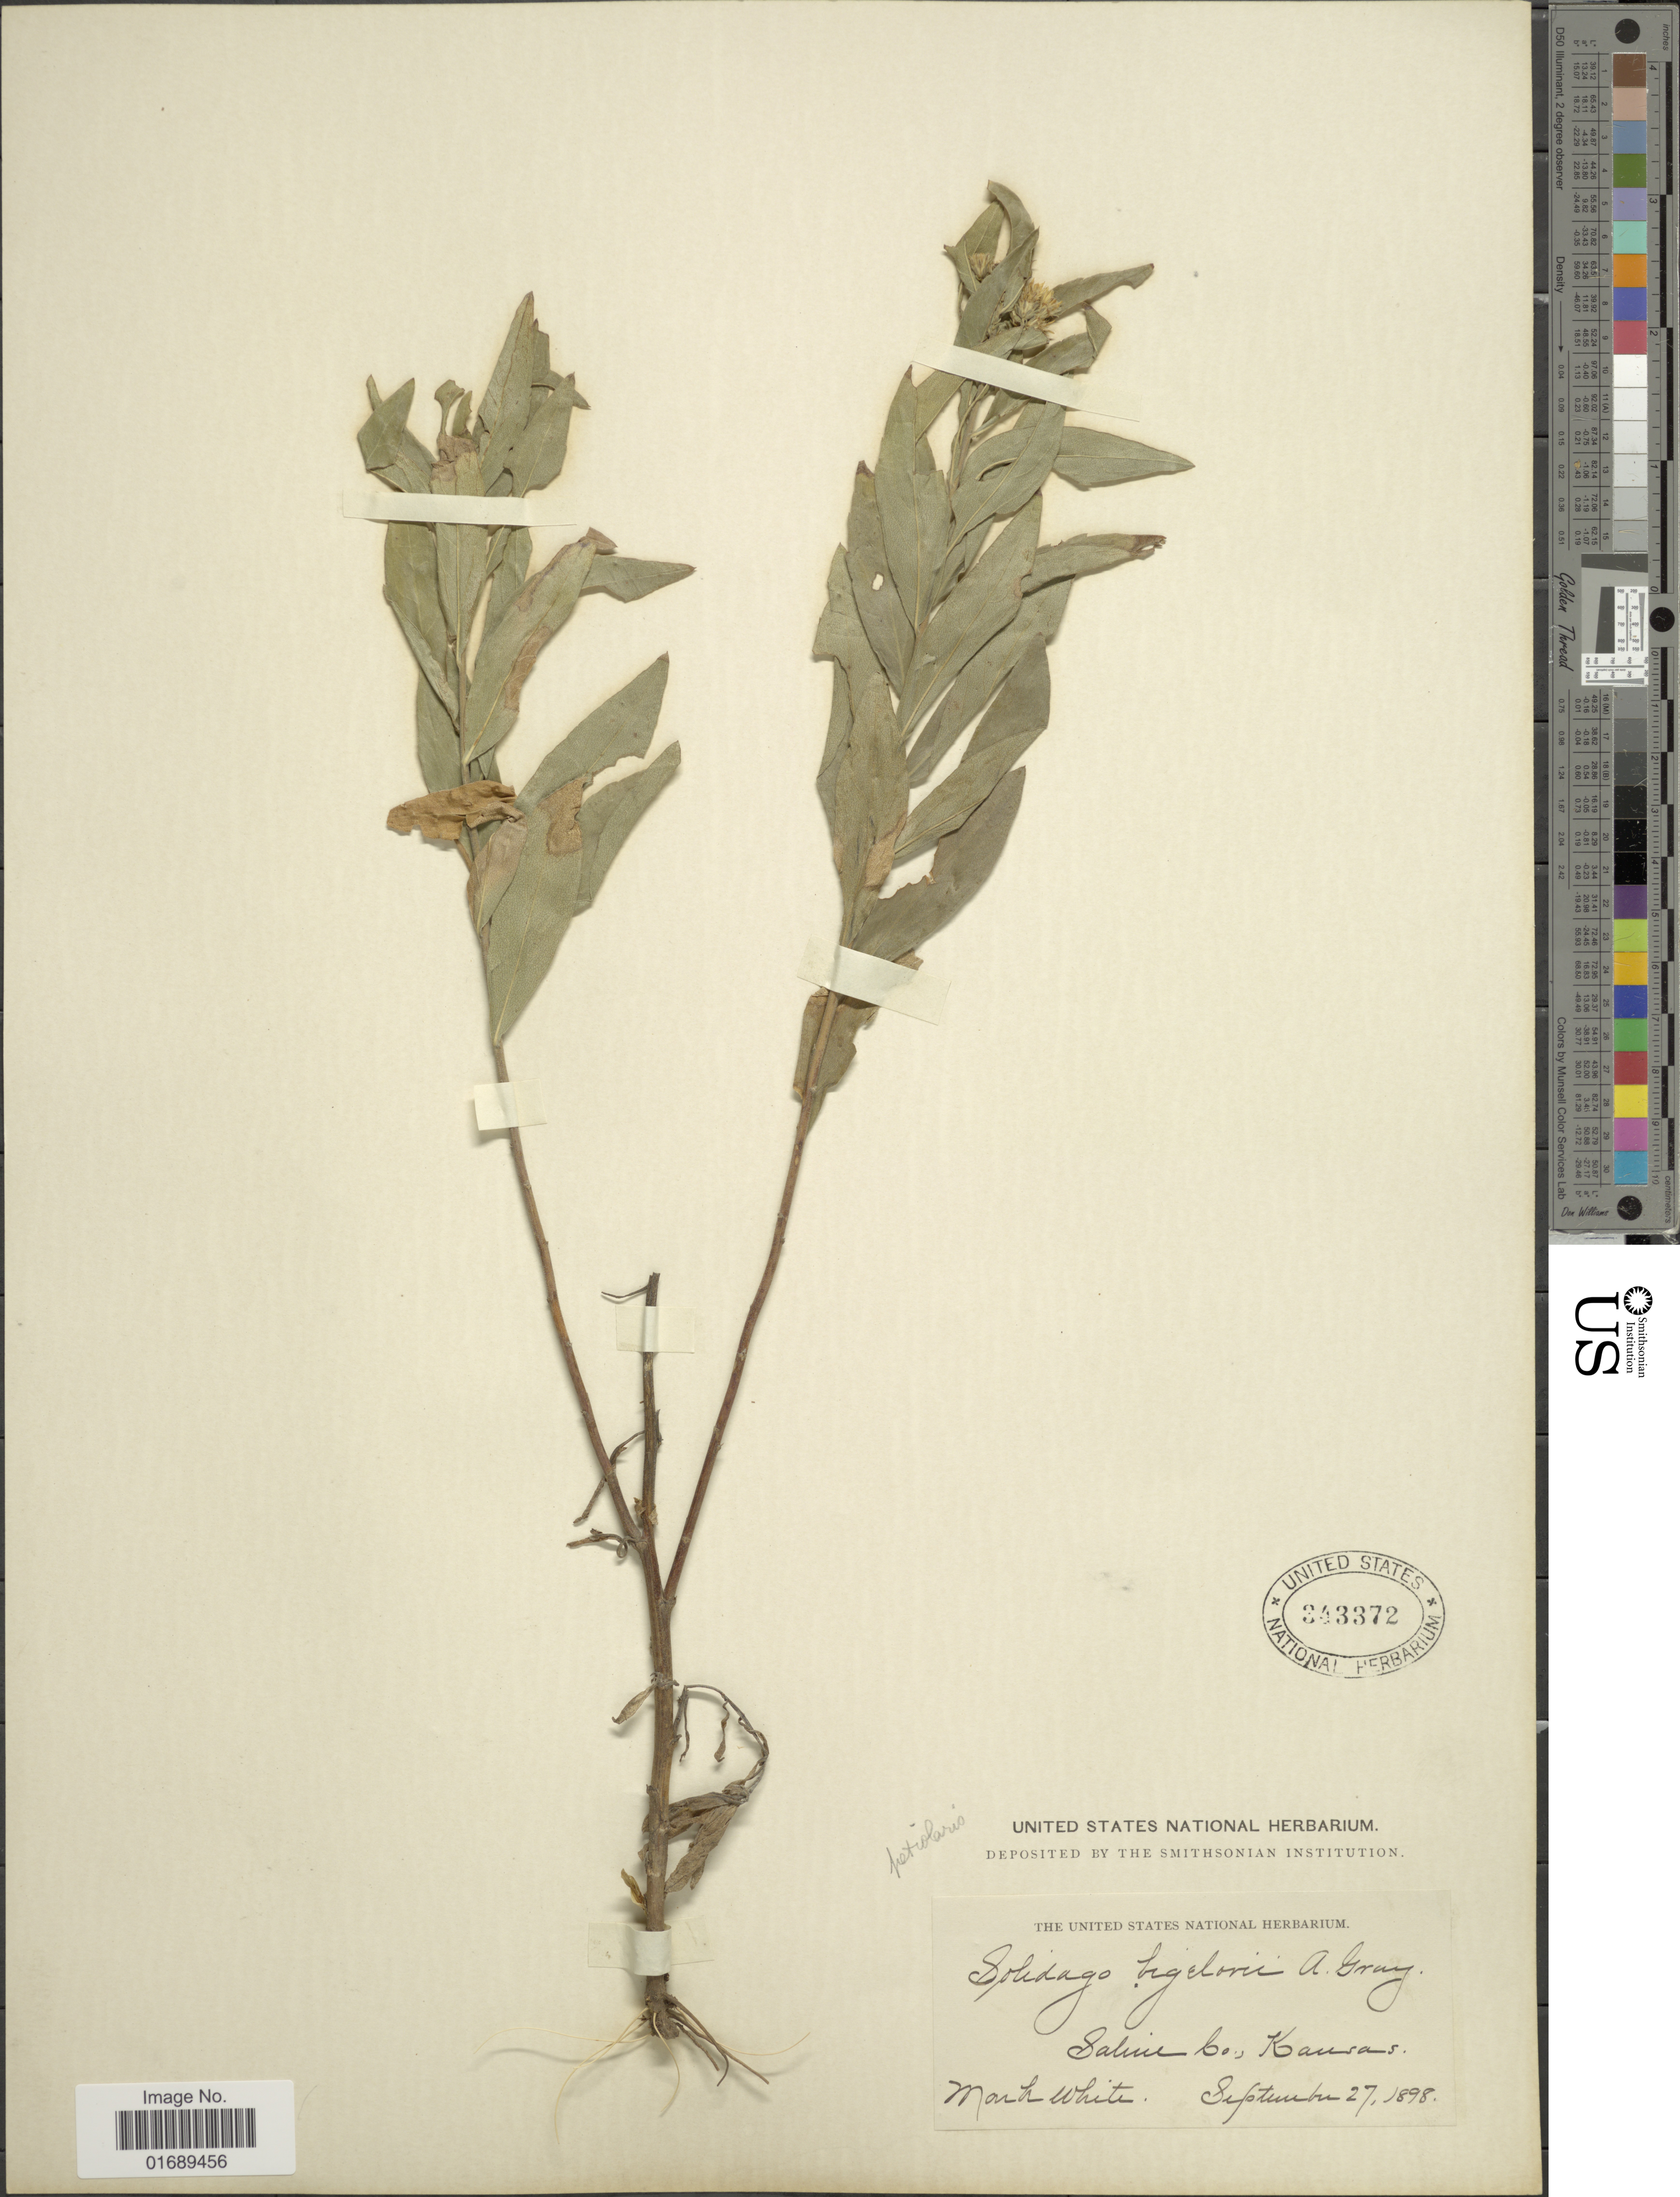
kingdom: Plantae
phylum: Tracheophyta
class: Magnoliopsida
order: Asterales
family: Asteraceae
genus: Solidago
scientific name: Solidago petiolaris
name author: Aiton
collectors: M. White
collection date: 1898-09-27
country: United States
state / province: Kansas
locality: Saline Co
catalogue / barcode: US 343372